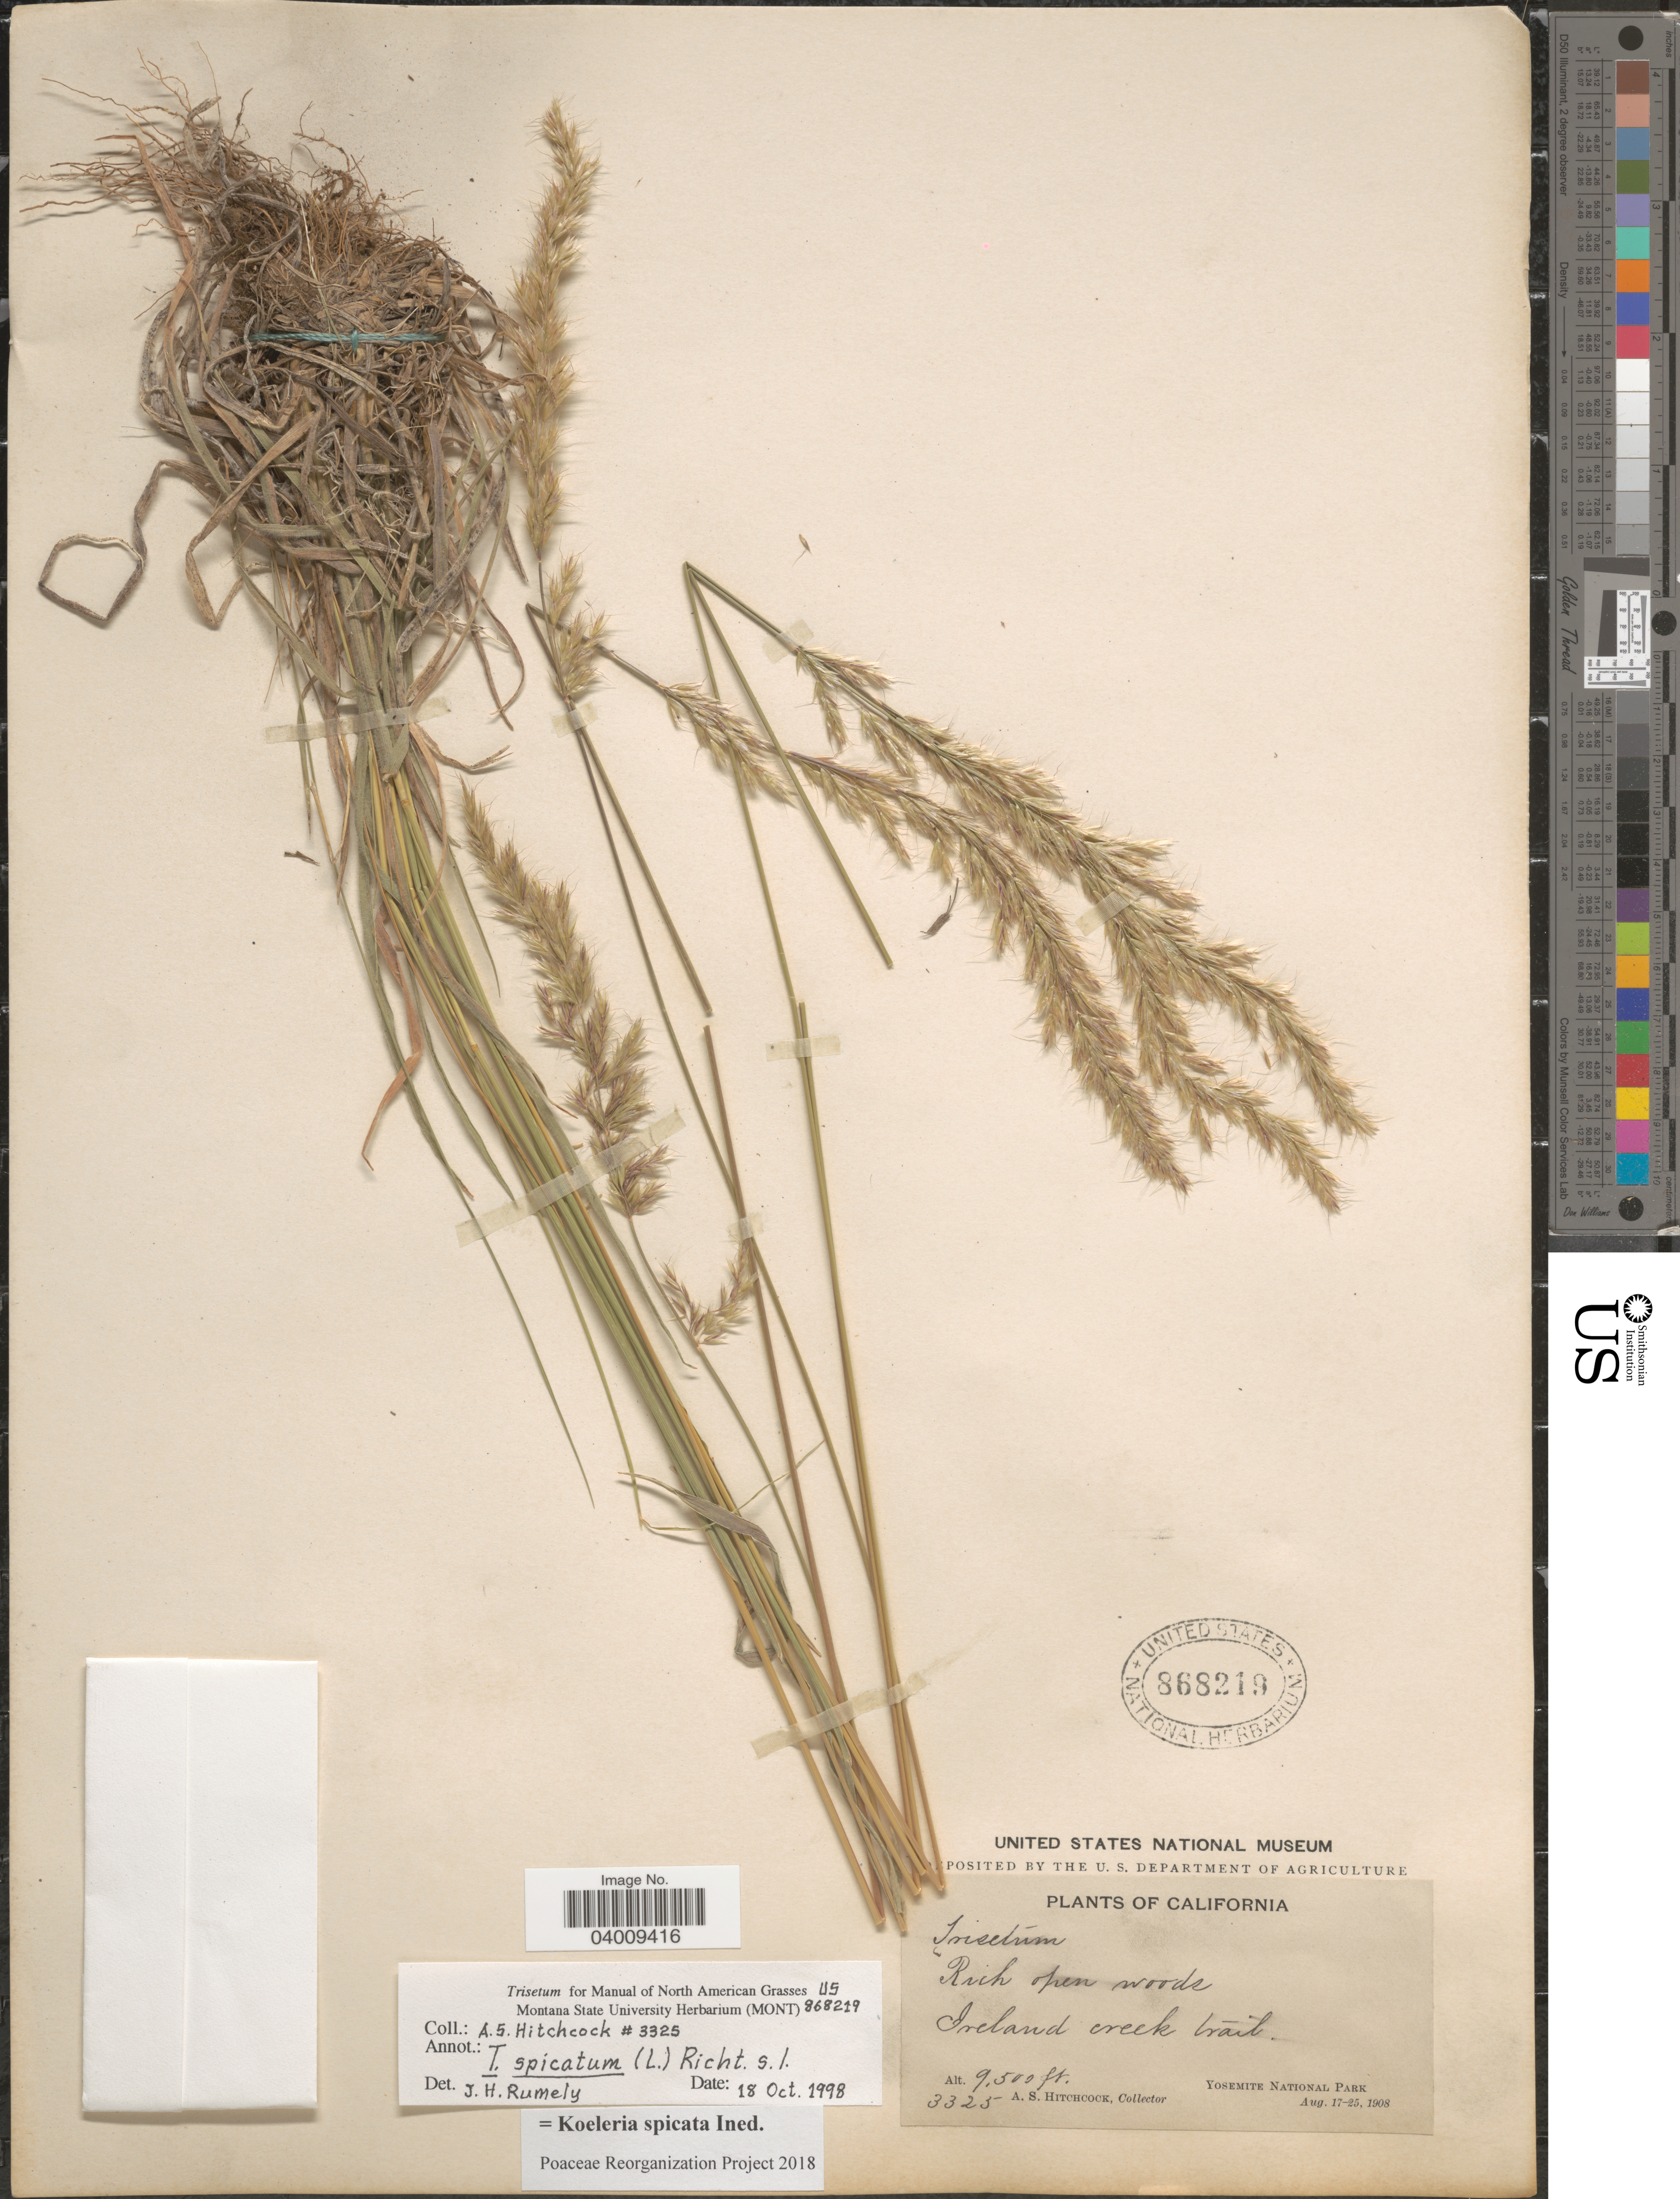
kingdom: Plantae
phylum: Tracheophyta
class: Liliopsida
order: Poales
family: Poaceae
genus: Koeleria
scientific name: Koeleria spicata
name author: (L.) Barberá et al.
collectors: A. S. Hitchcock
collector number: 3325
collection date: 1908-08-17/1908-08-25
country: United States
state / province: California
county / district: Mariposa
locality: Ireland creek trail. Yosemite National Park.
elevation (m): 2896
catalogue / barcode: US 868219